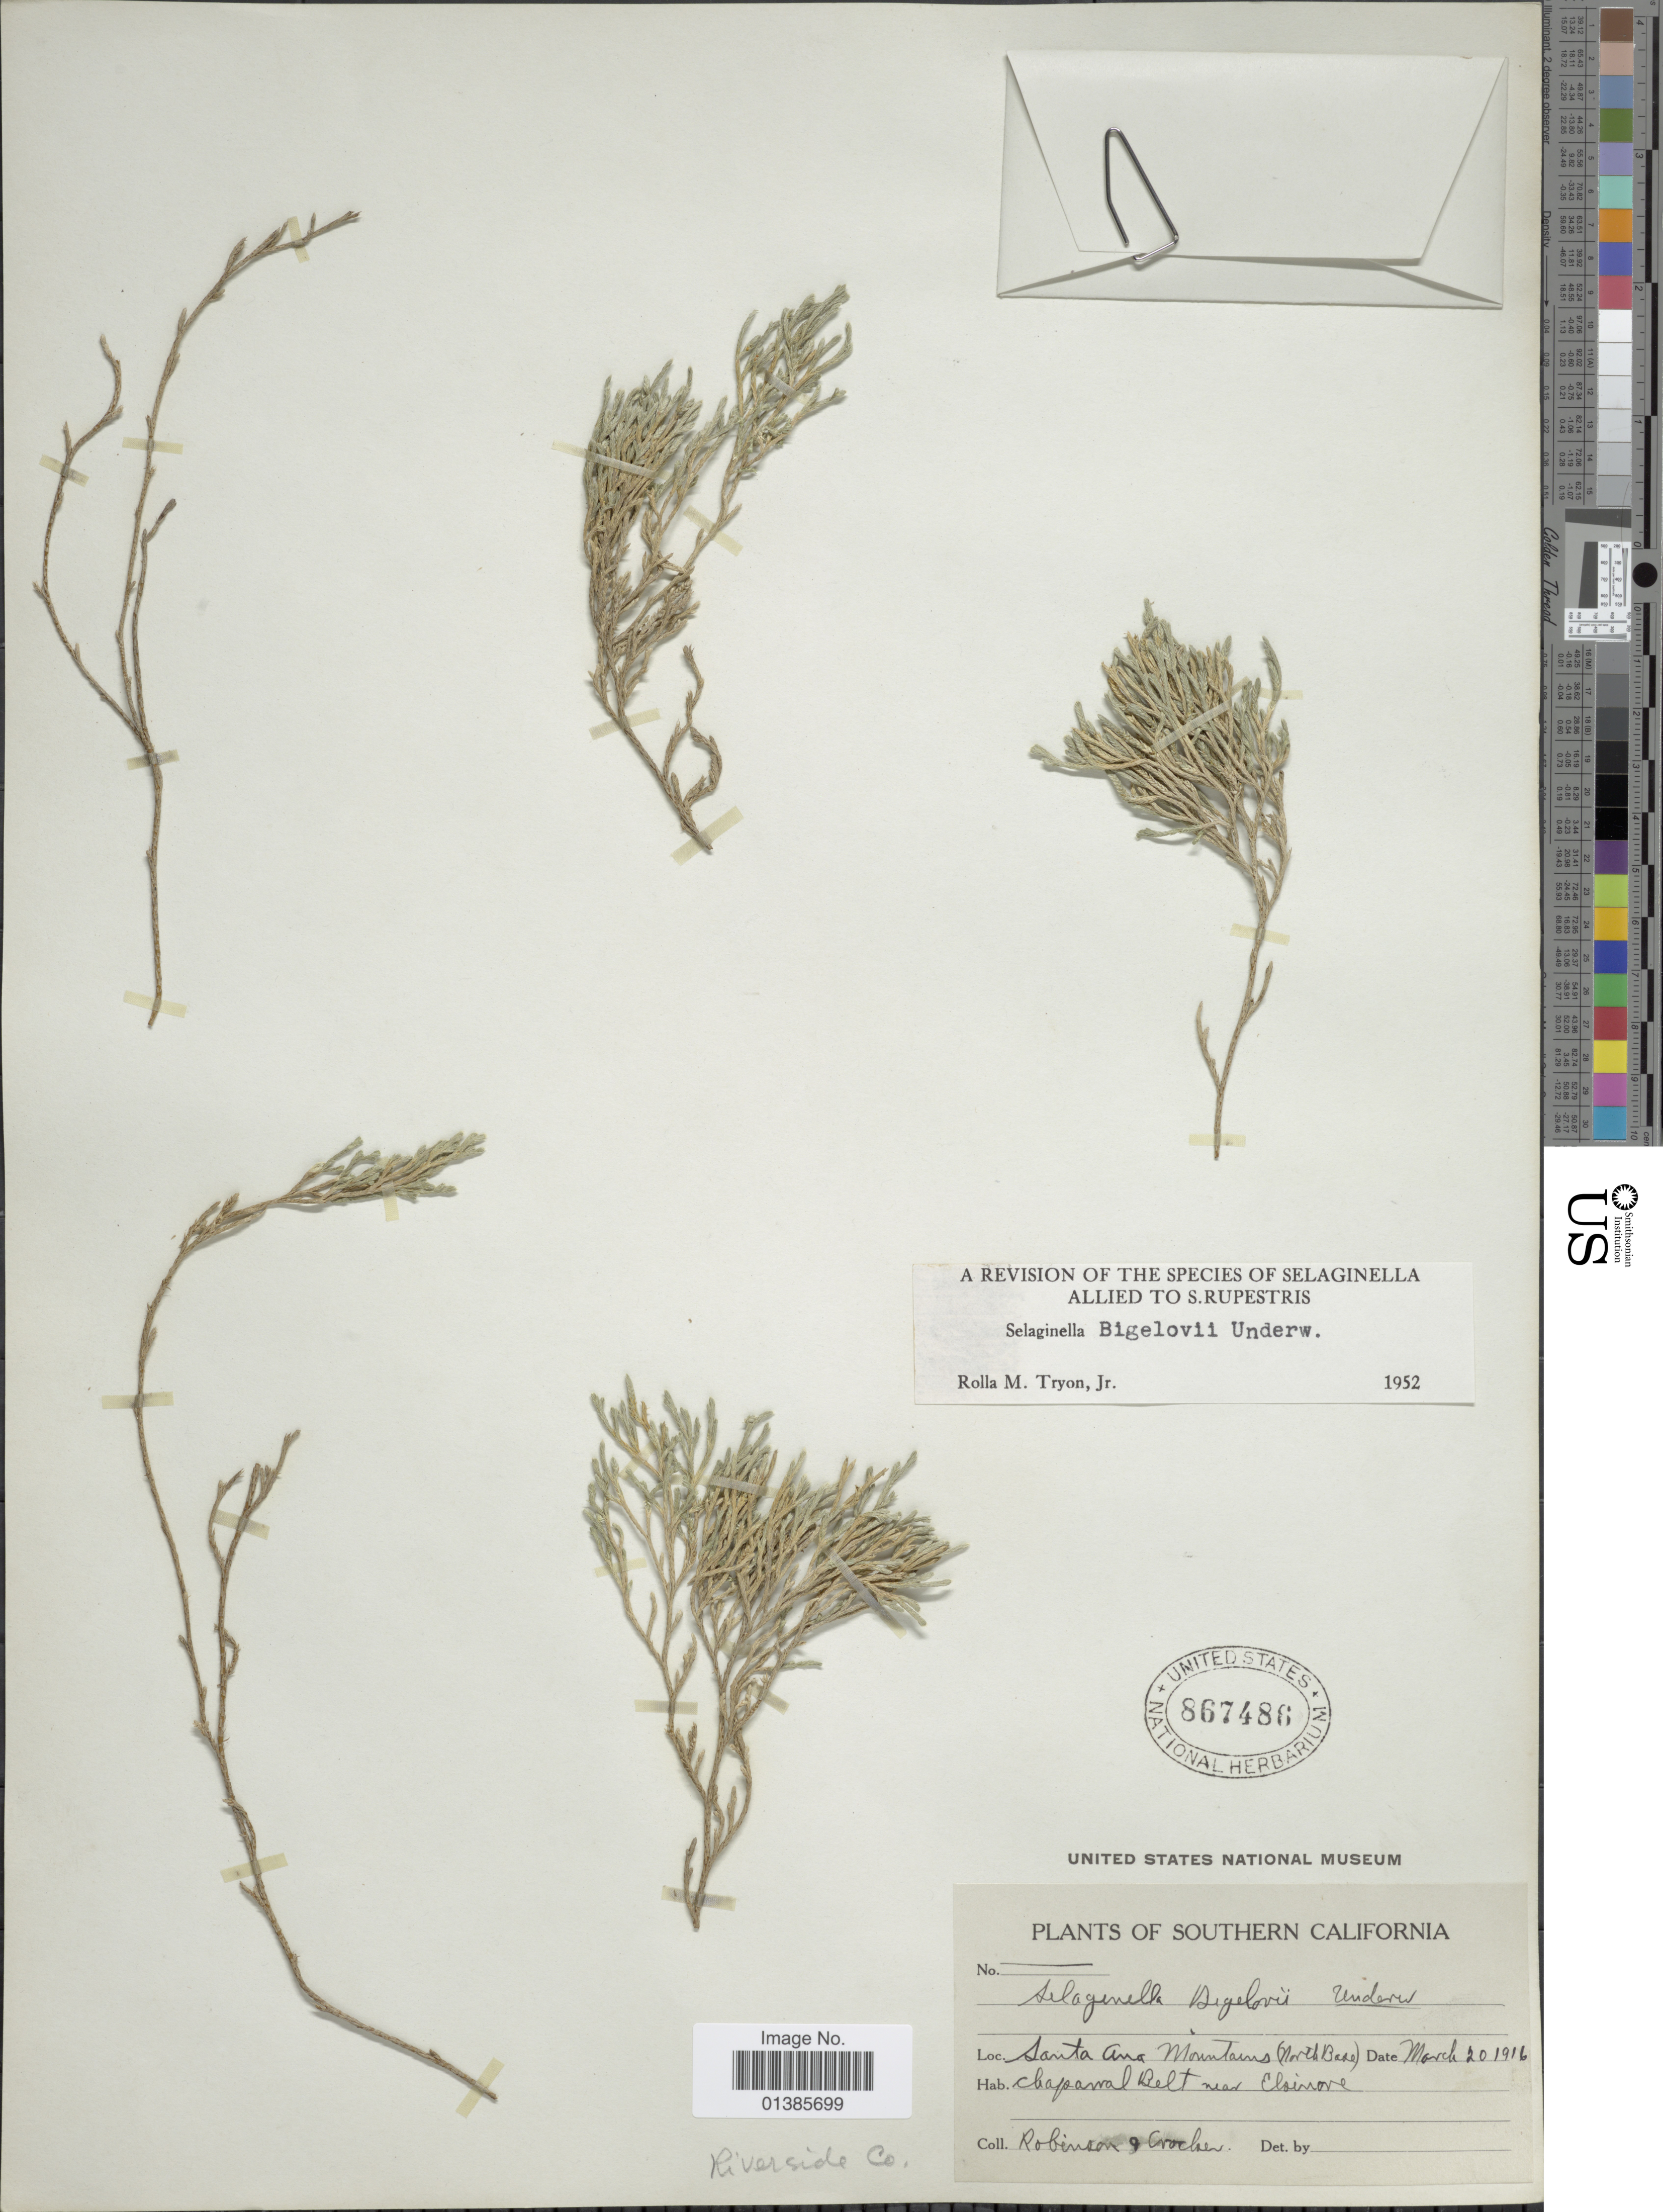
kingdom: Plantae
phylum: Tracheophyta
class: Lycopodiopsida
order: Selaginellales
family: Selaginellaceae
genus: Selaginella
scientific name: Selaginella bigelovii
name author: Underw.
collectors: -- Robinson & -. Crocker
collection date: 1916-03-20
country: United States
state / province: California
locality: Southern California. Santa Ana Mountains (North Base). Chapawal Belt near Elsinore.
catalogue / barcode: US 867486